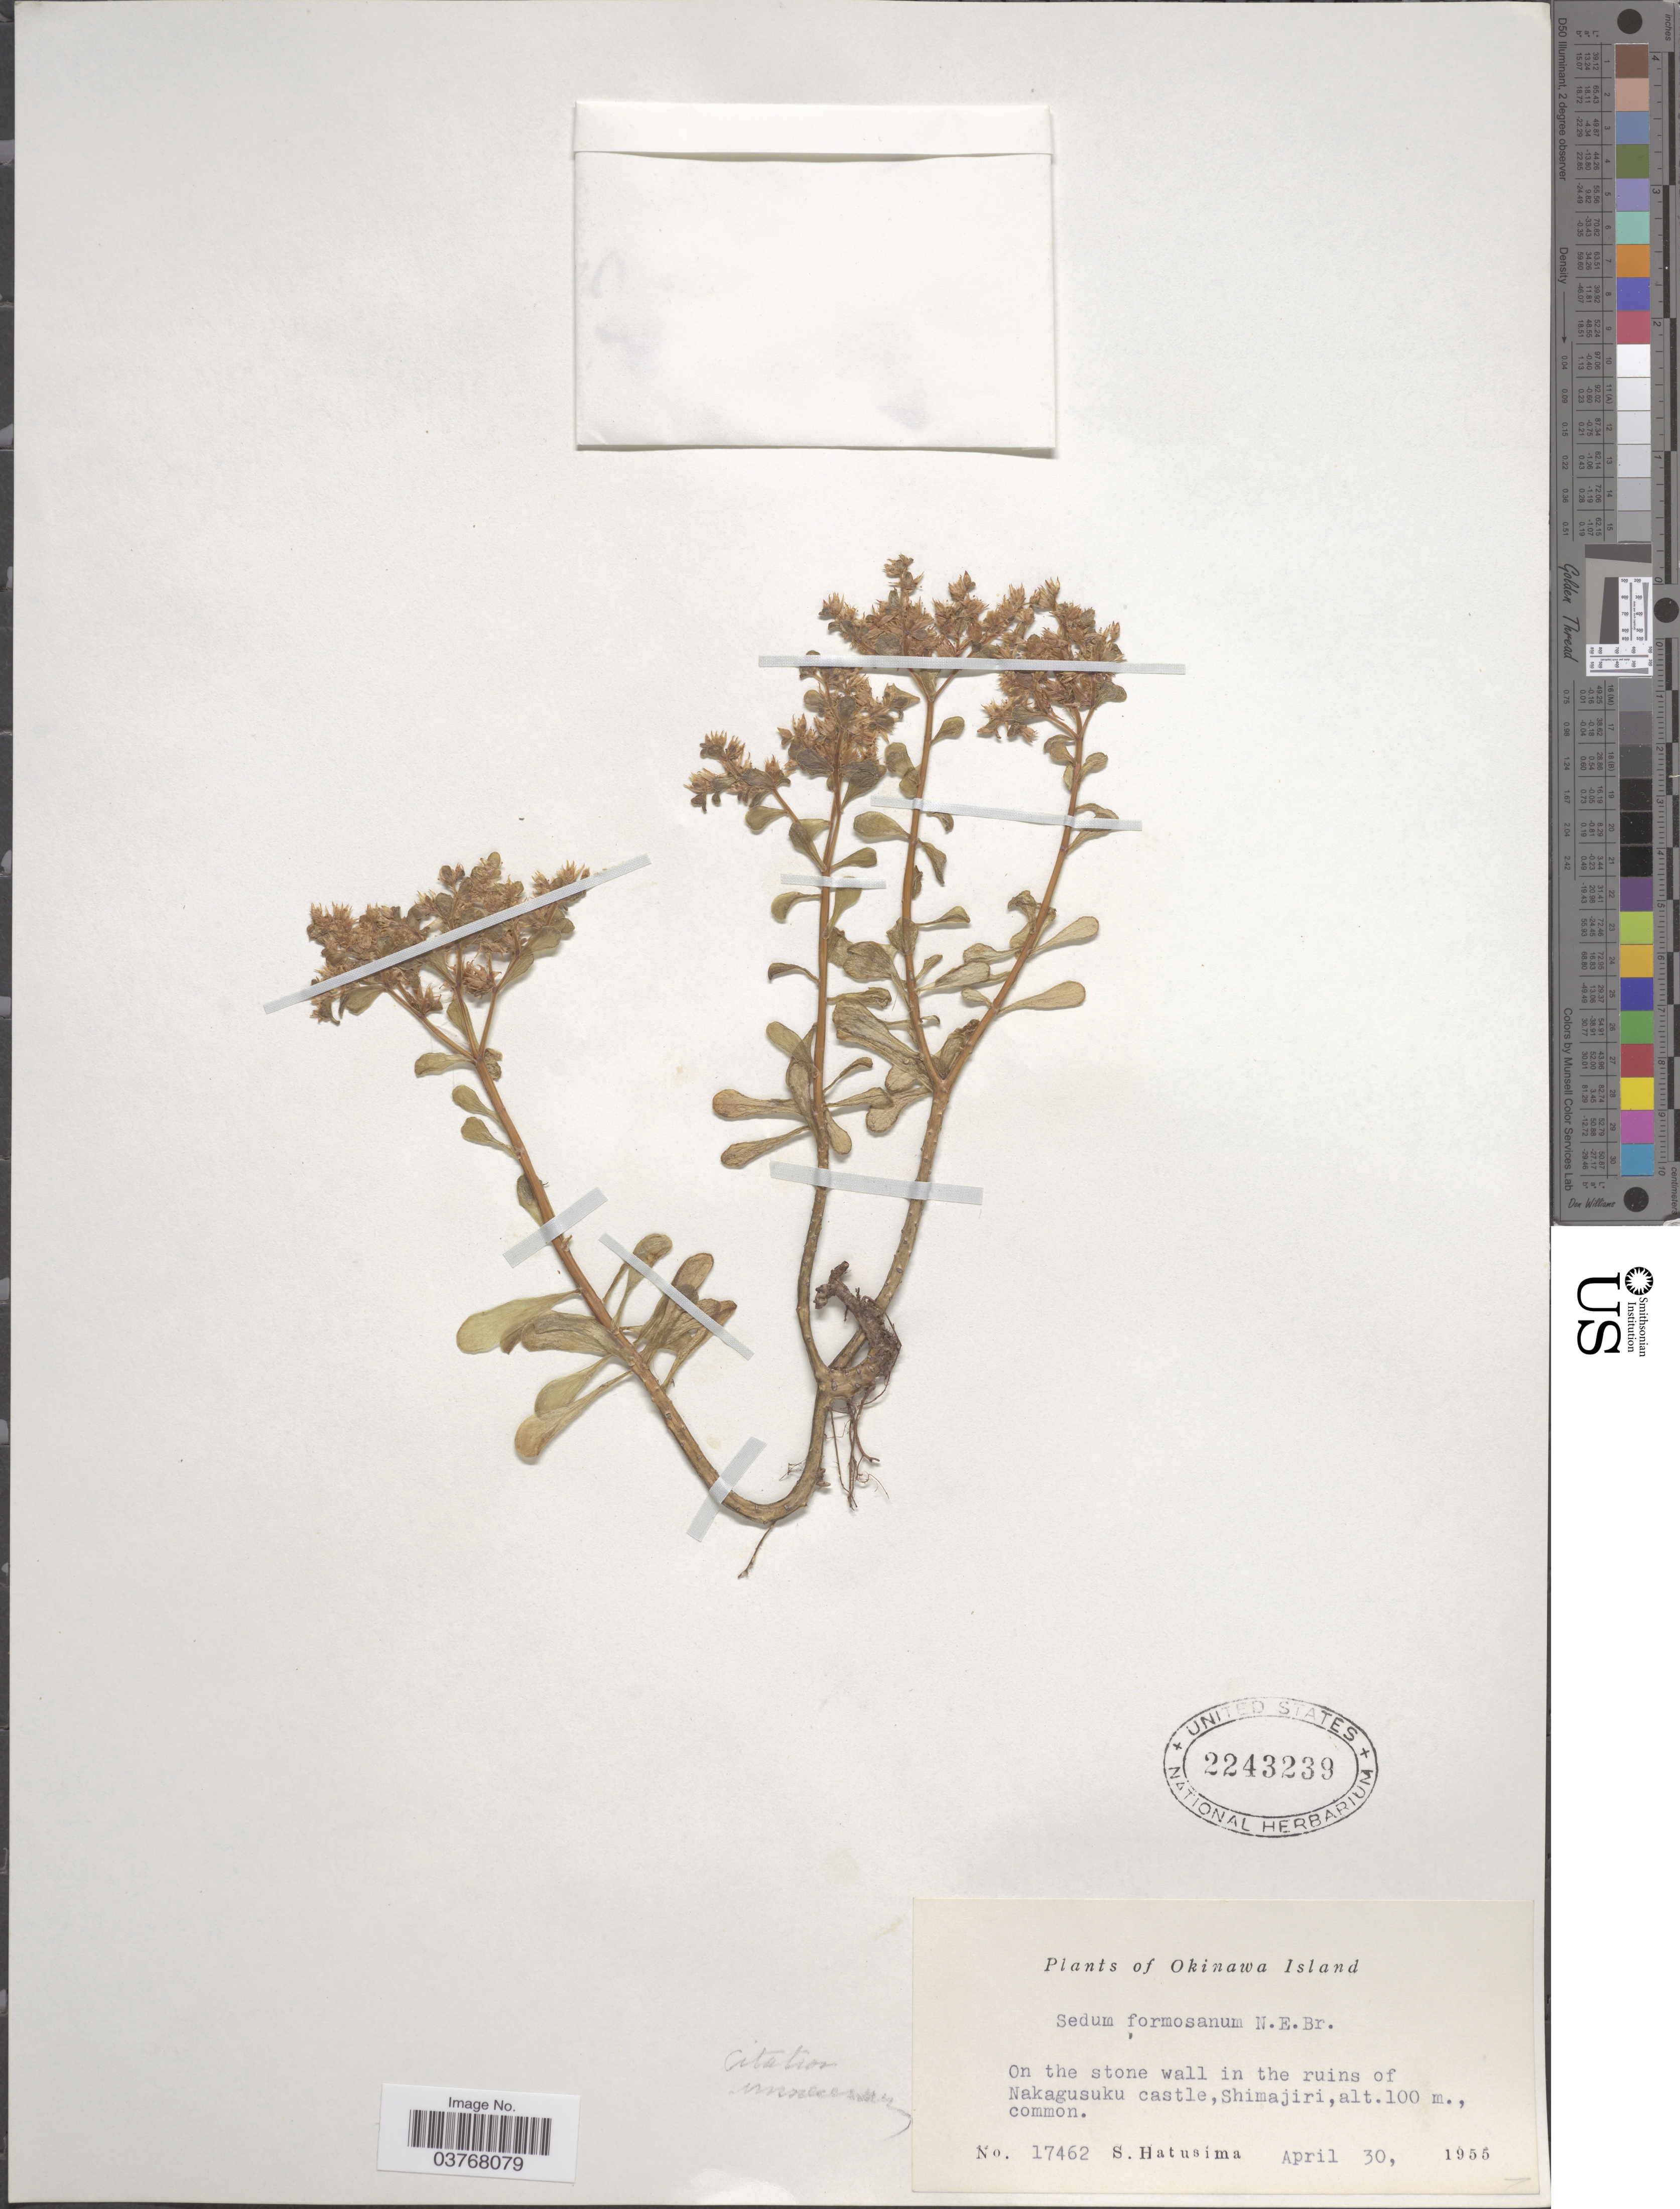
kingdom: Plantae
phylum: Tracheophyta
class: Magnoliopsida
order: Saxifragales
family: Crassulaceae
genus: Sedum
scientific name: Sedum formosanum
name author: N.E. Br.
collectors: S. Hatusima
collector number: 17462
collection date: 1955-04-30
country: Japan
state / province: Okinawa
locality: Okinawa Island. On the stone wall in the ruins of Nakagusuku castle, Shimajiri.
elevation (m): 100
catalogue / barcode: US 2243239